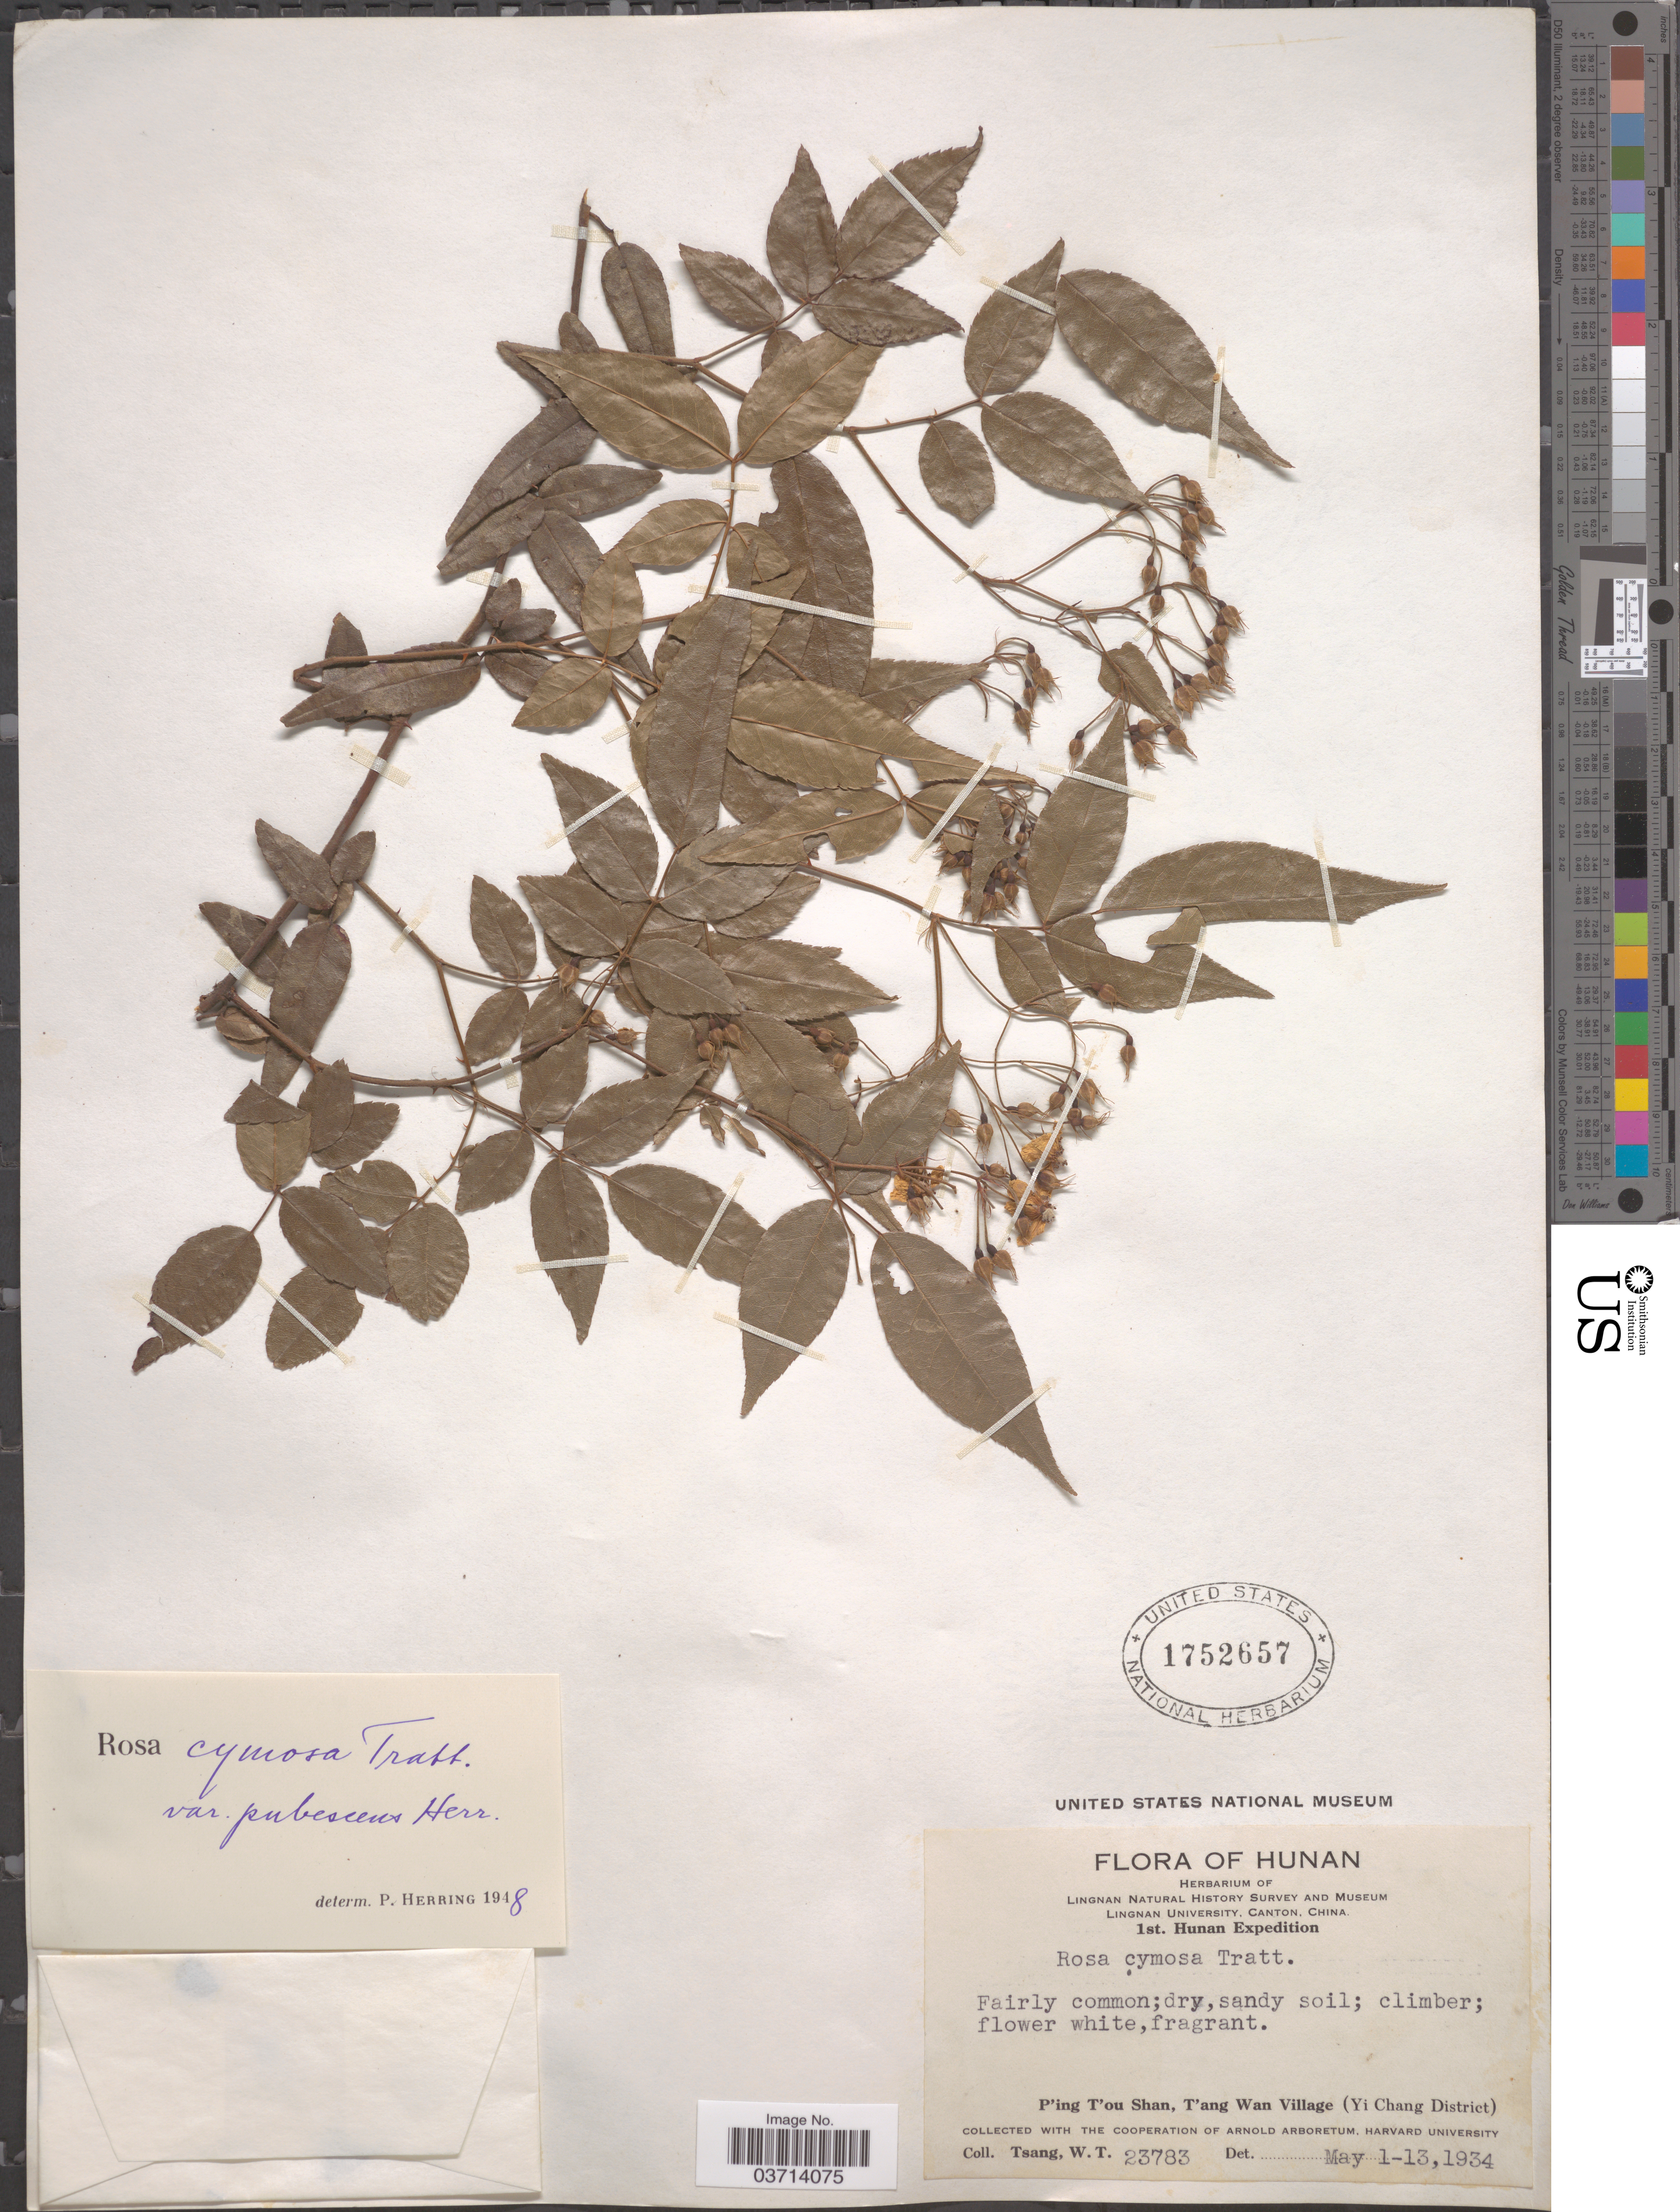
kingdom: Plantae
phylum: Tracheophyta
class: Magnoliopsida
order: Rosales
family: Rosaceae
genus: Rosa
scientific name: Rosa indica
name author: L.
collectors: W. T. Tsang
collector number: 23783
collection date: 1934-05-01/1934-05-13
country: China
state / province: Hunan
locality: P'ing T'ou Shan, T'ang Wan Village (Yi Chang District).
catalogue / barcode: US 1752657